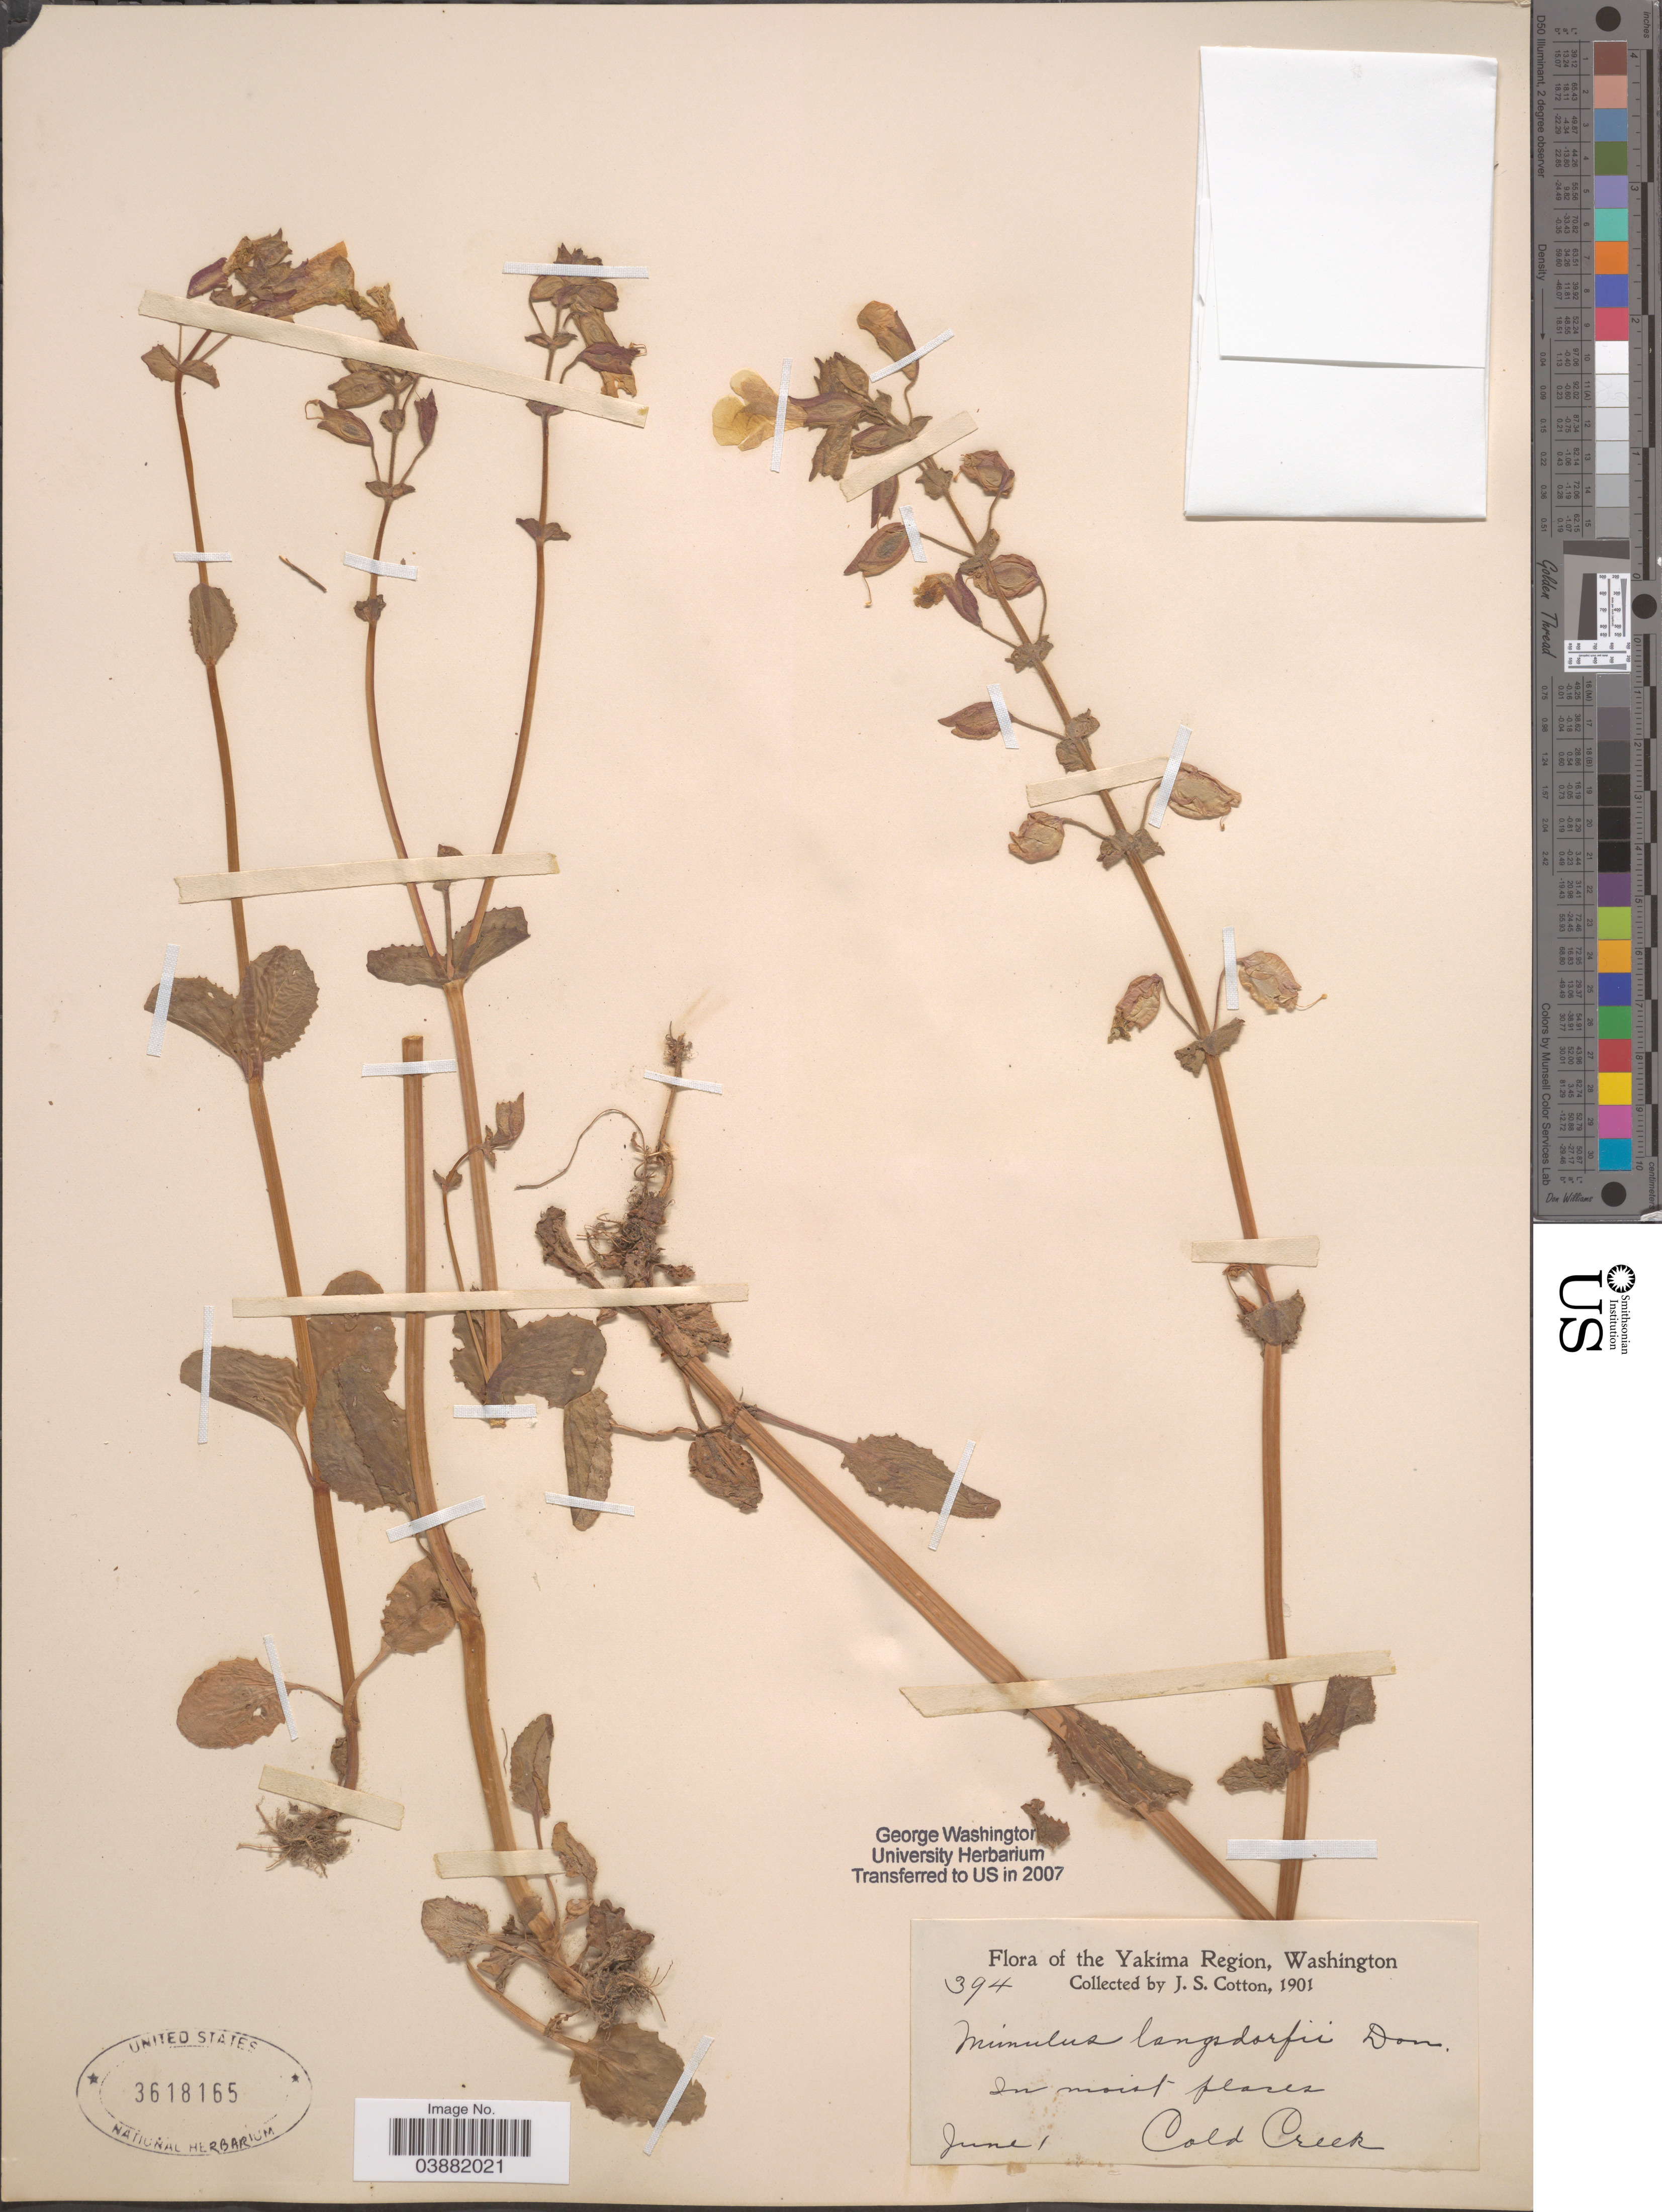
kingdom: Plantae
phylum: Tracheophyta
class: Magnoliopsida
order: Lamiales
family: Phrymaceae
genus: Mimulus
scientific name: Mimulus langsdorffii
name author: Donn & Sims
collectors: J. S. Cotton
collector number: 394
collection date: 1901-06-01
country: United States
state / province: Washington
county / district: Yakima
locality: Yakima Region. Cold Creek.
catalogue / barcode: US 3618165